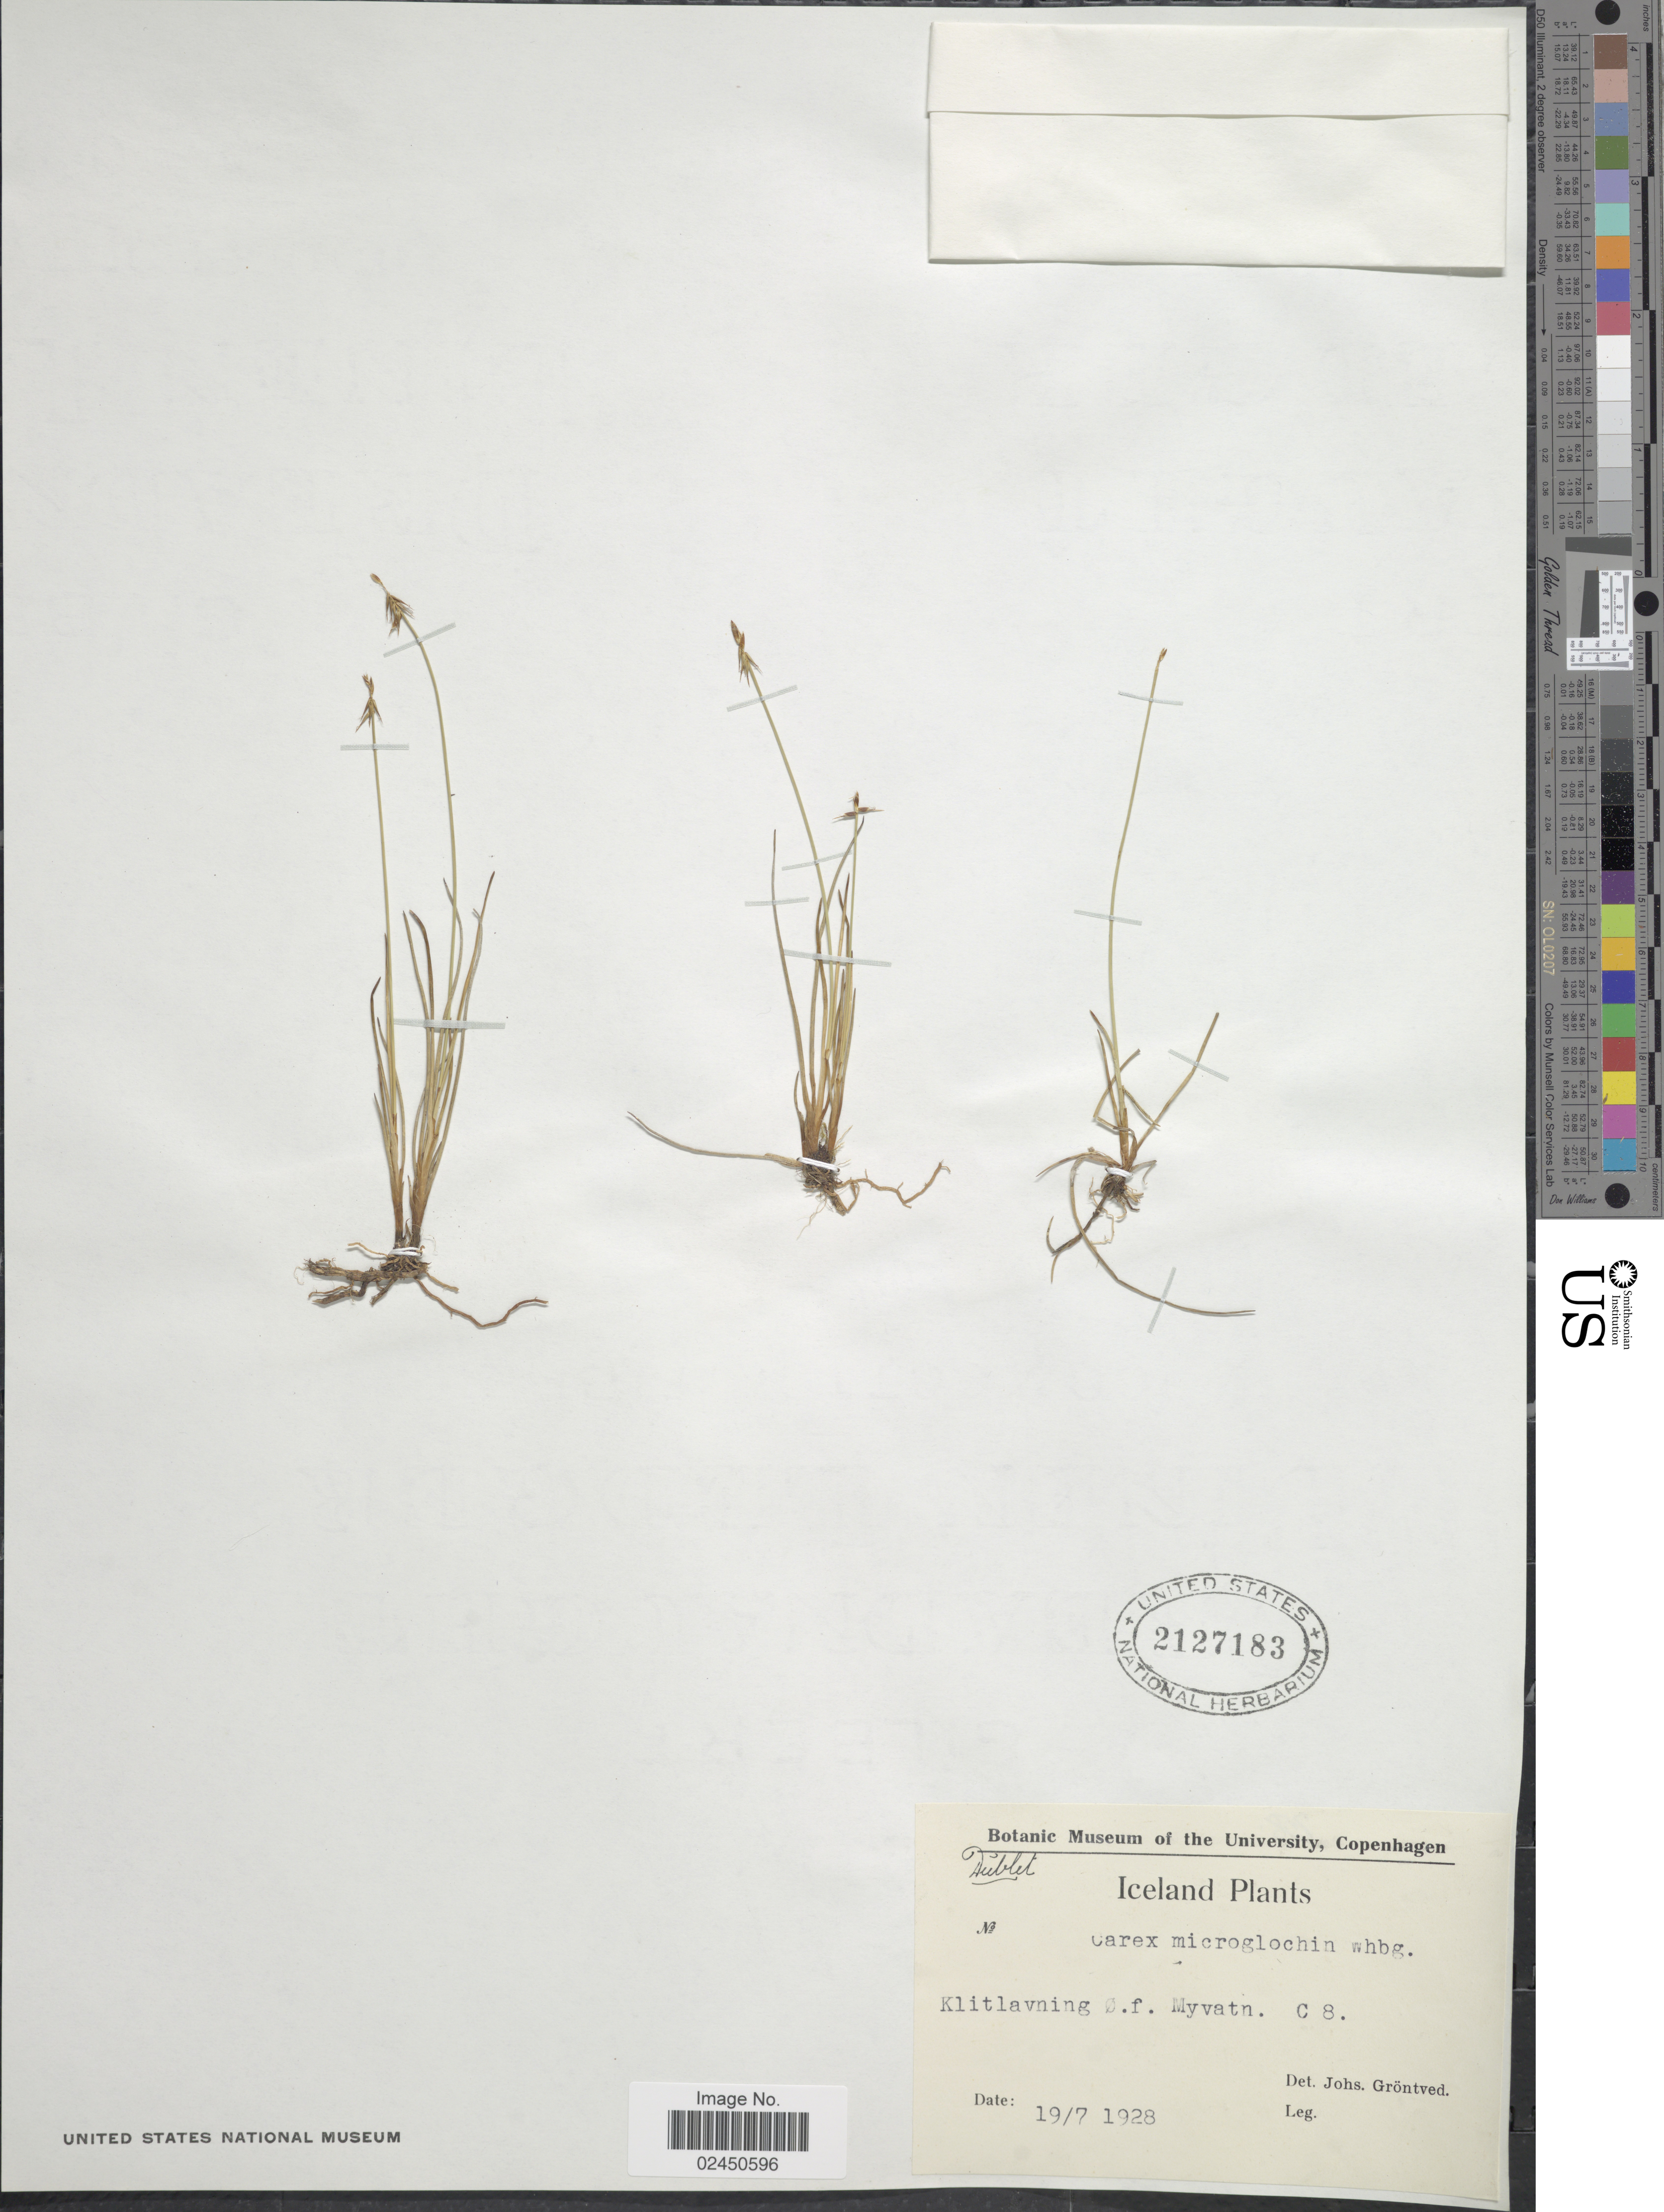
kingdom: Plantae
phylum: Tracheophyta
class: Liliopsida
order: Poales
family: Cyperaceae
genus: Carex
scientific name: Carex microglochin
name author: Wahlenb.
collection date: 1928-07-19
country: Iceland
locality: Klitlavning O.f. Myvatn. C8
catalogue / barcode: US 2127183